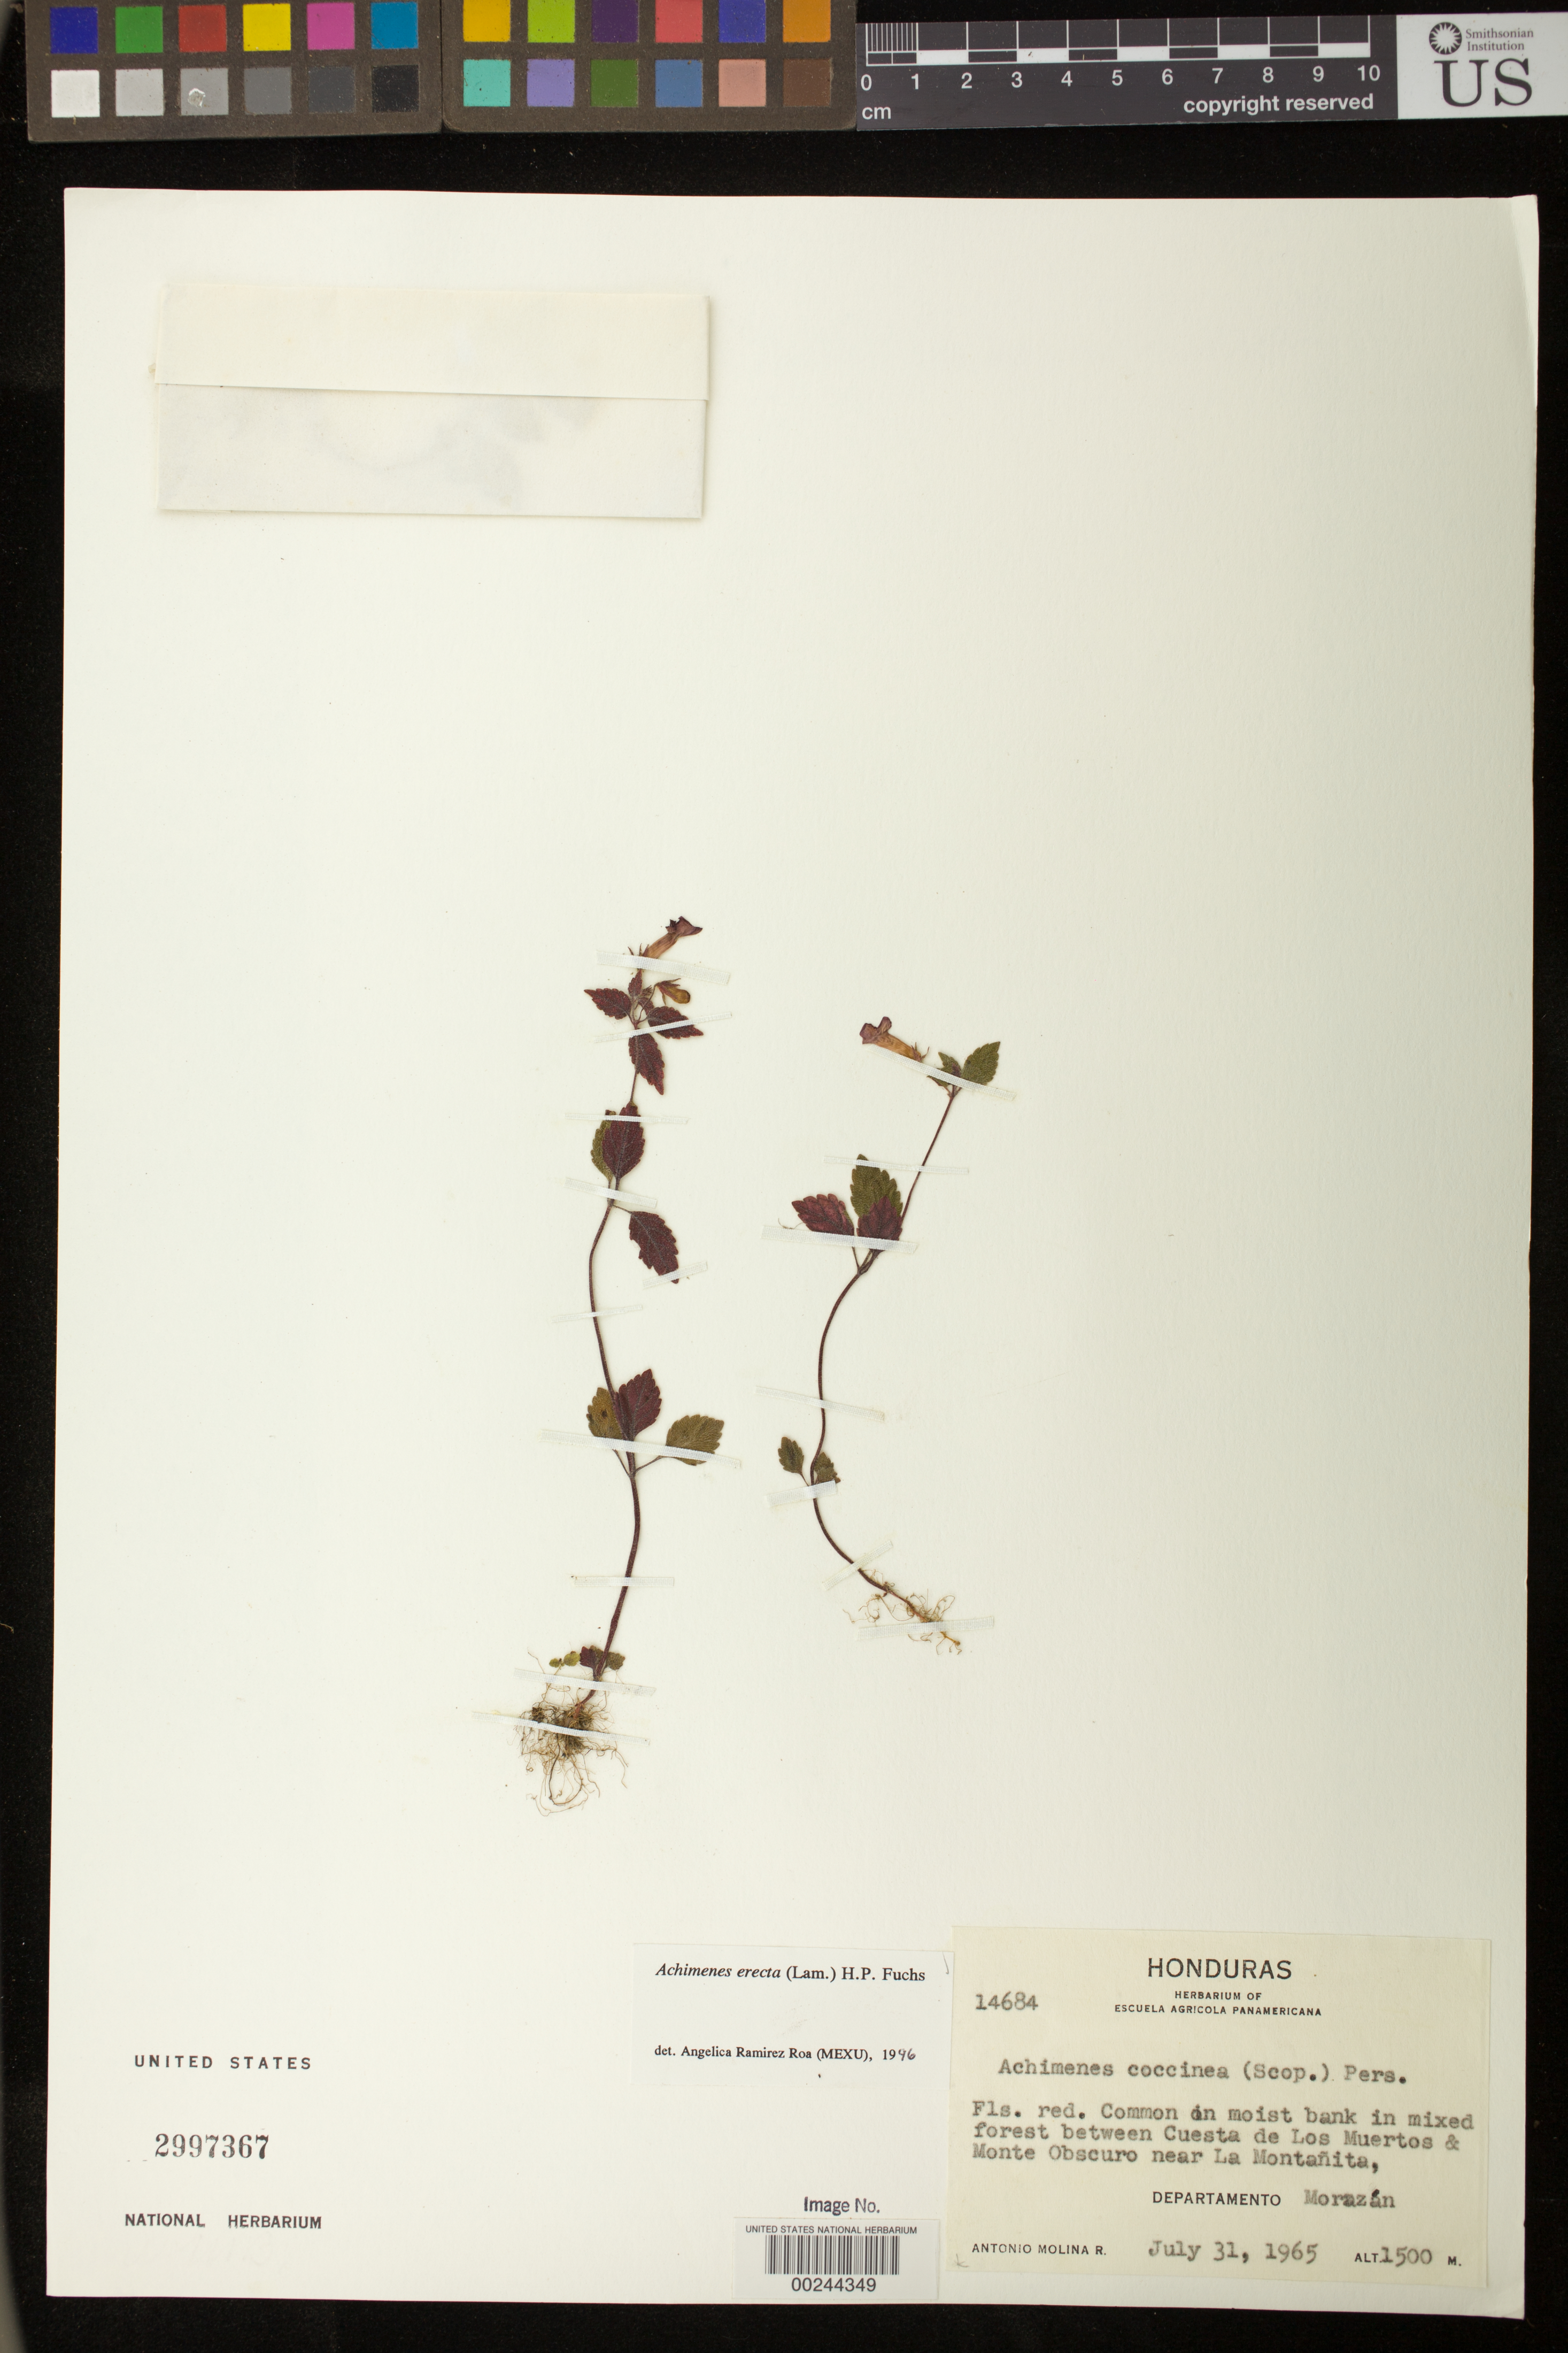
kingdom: Plantae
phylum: Tracheophyta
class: Magnoliopsida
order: Lamiales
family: Gesneriaceae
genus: Achimenes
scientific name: Achimenes erecta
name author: (Lam.) H.P. Fuchs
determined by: Skog, Laurence E.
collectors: A. Molina R.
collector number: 14684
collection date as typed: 31 Jul 1965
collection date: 1965-07-31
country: Honduras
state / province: Fco. Morazán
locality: Between Cuesta de Los Muertos and Monte Obscuro near La Montañita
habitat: Common on moist bank in mixed forest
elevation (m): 1500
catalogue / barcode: US 2997367